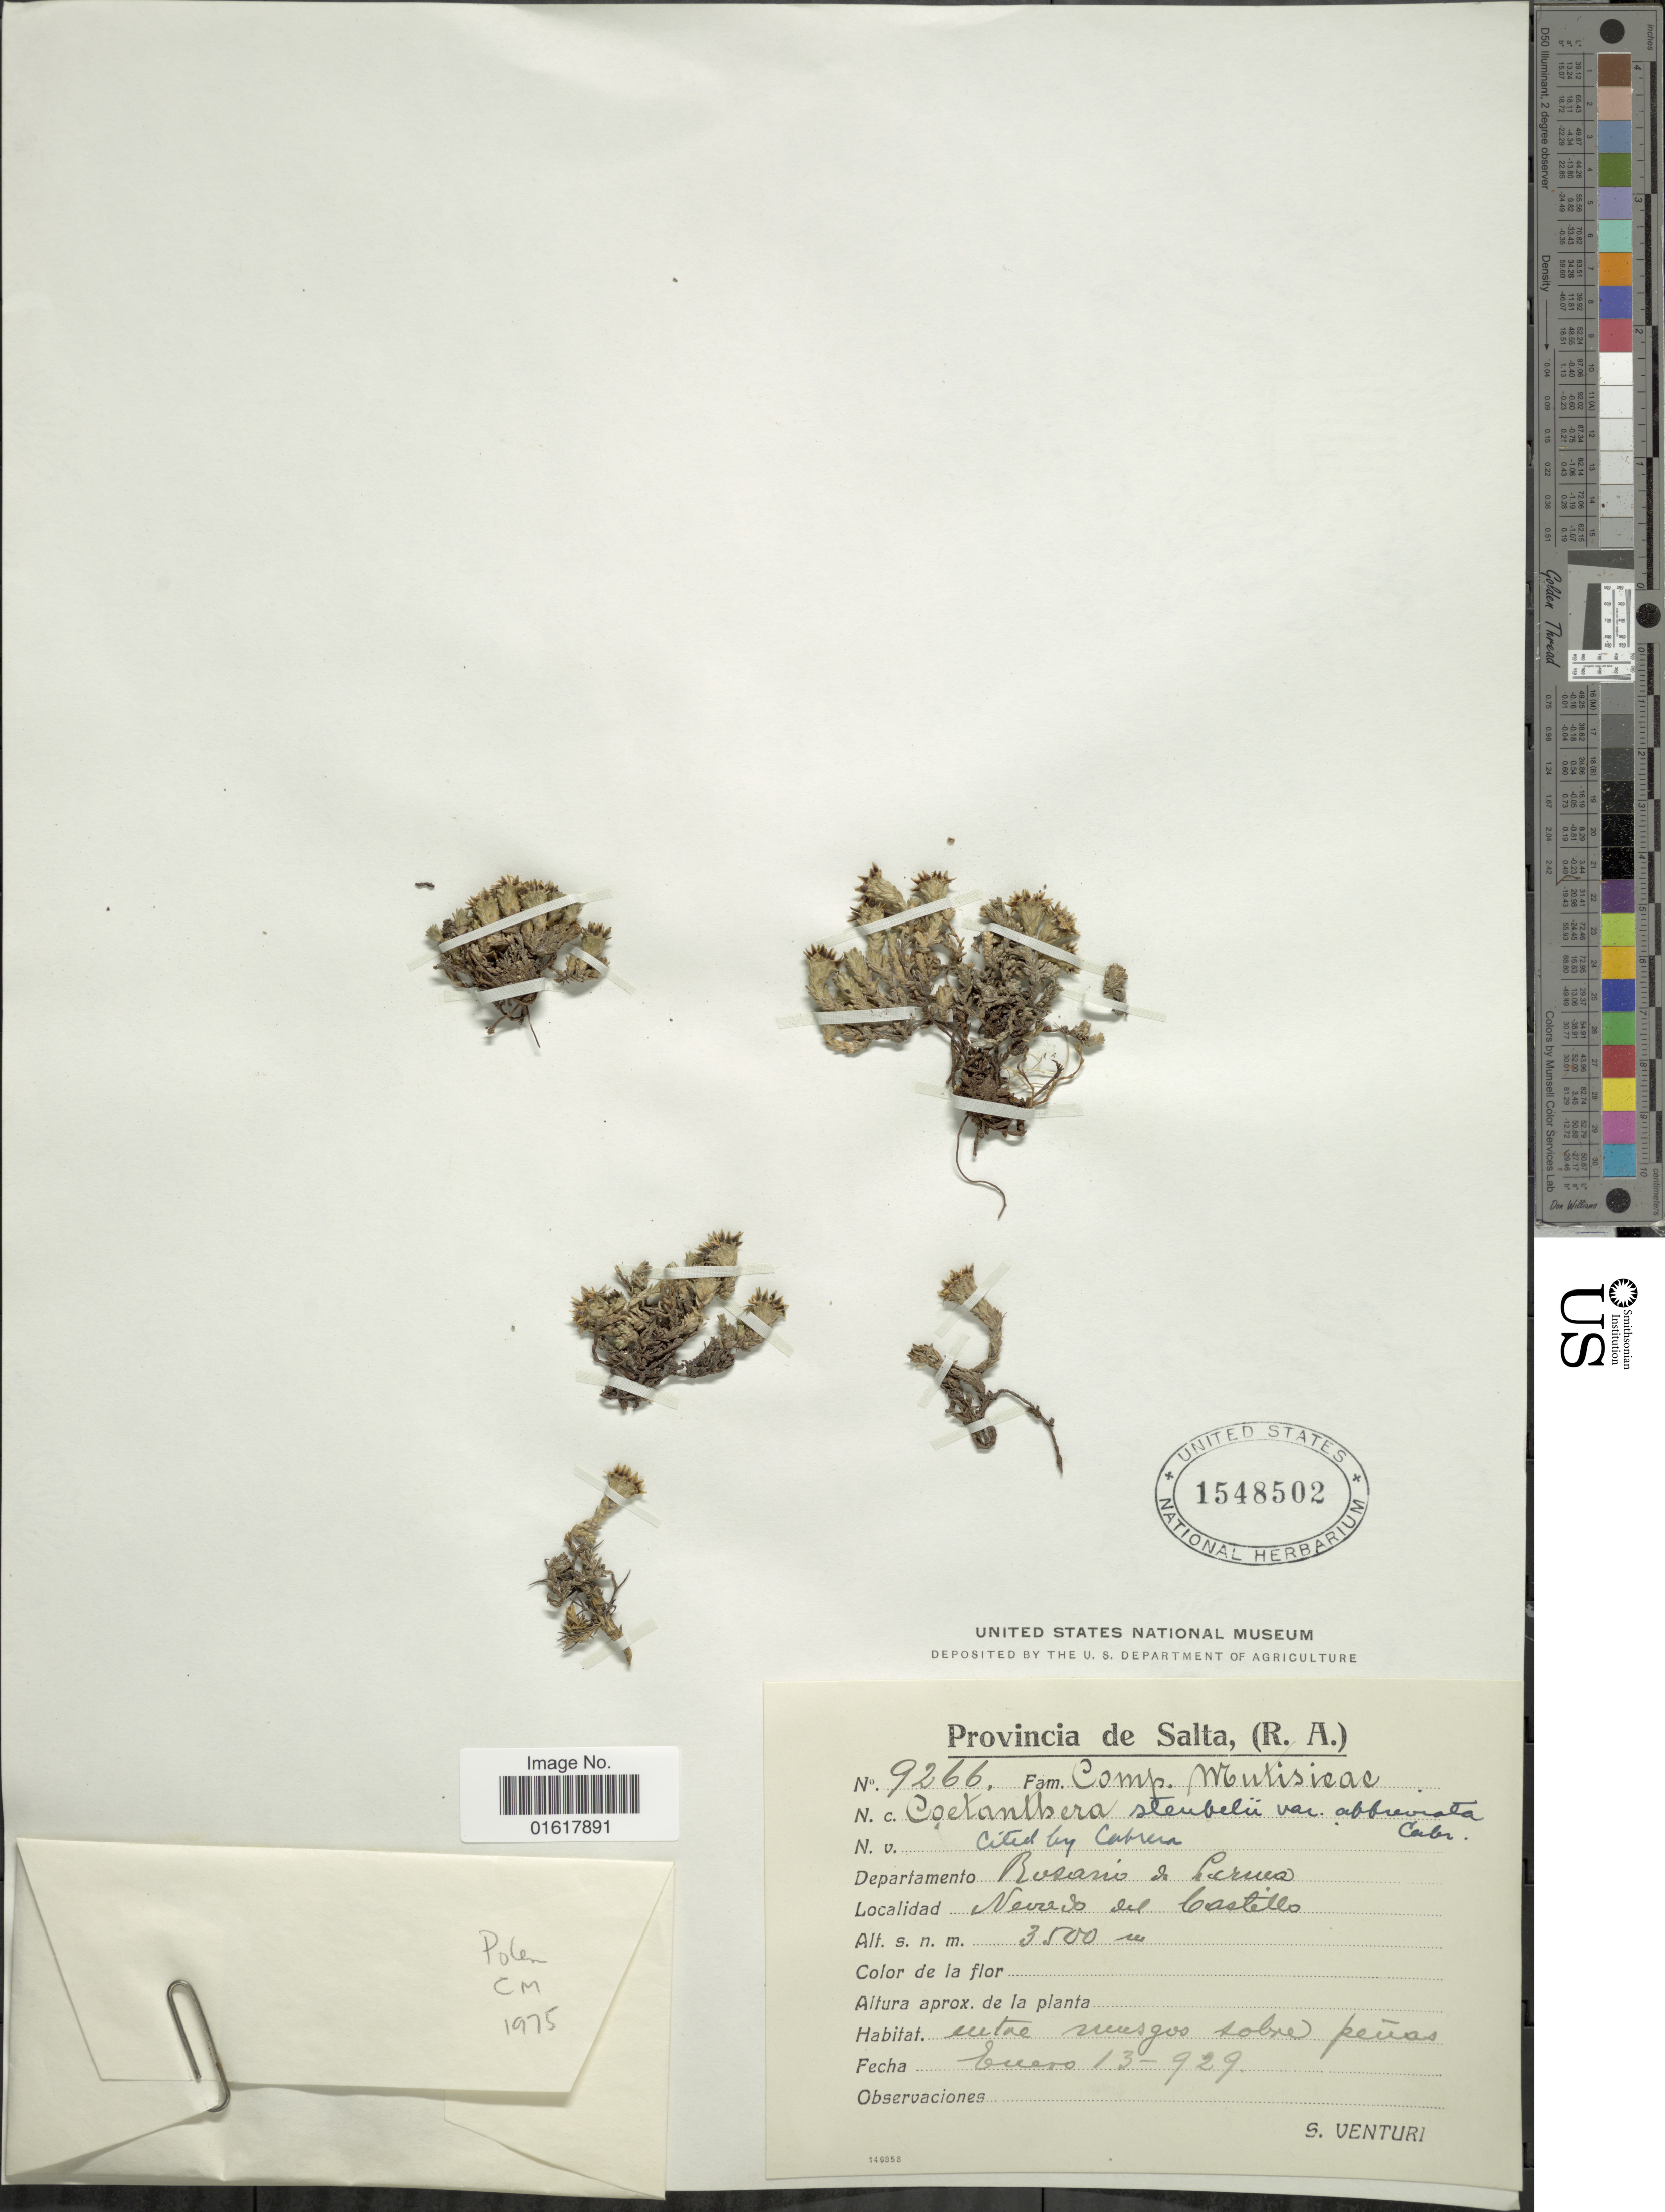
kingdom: Plantae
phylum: Tracheophyta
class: Magnoliopsida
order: Asterales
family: Asteraceae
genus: Chaetanthera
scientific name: Chaetanthera stuebelii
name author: Hieron.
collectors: S. Venturi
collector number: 9266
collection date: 1929-01-13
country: Argentina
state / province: Salta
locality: Departamento Rosario de Leruva. Nevado del Castillo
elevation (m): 3500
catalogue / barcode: US 1548502